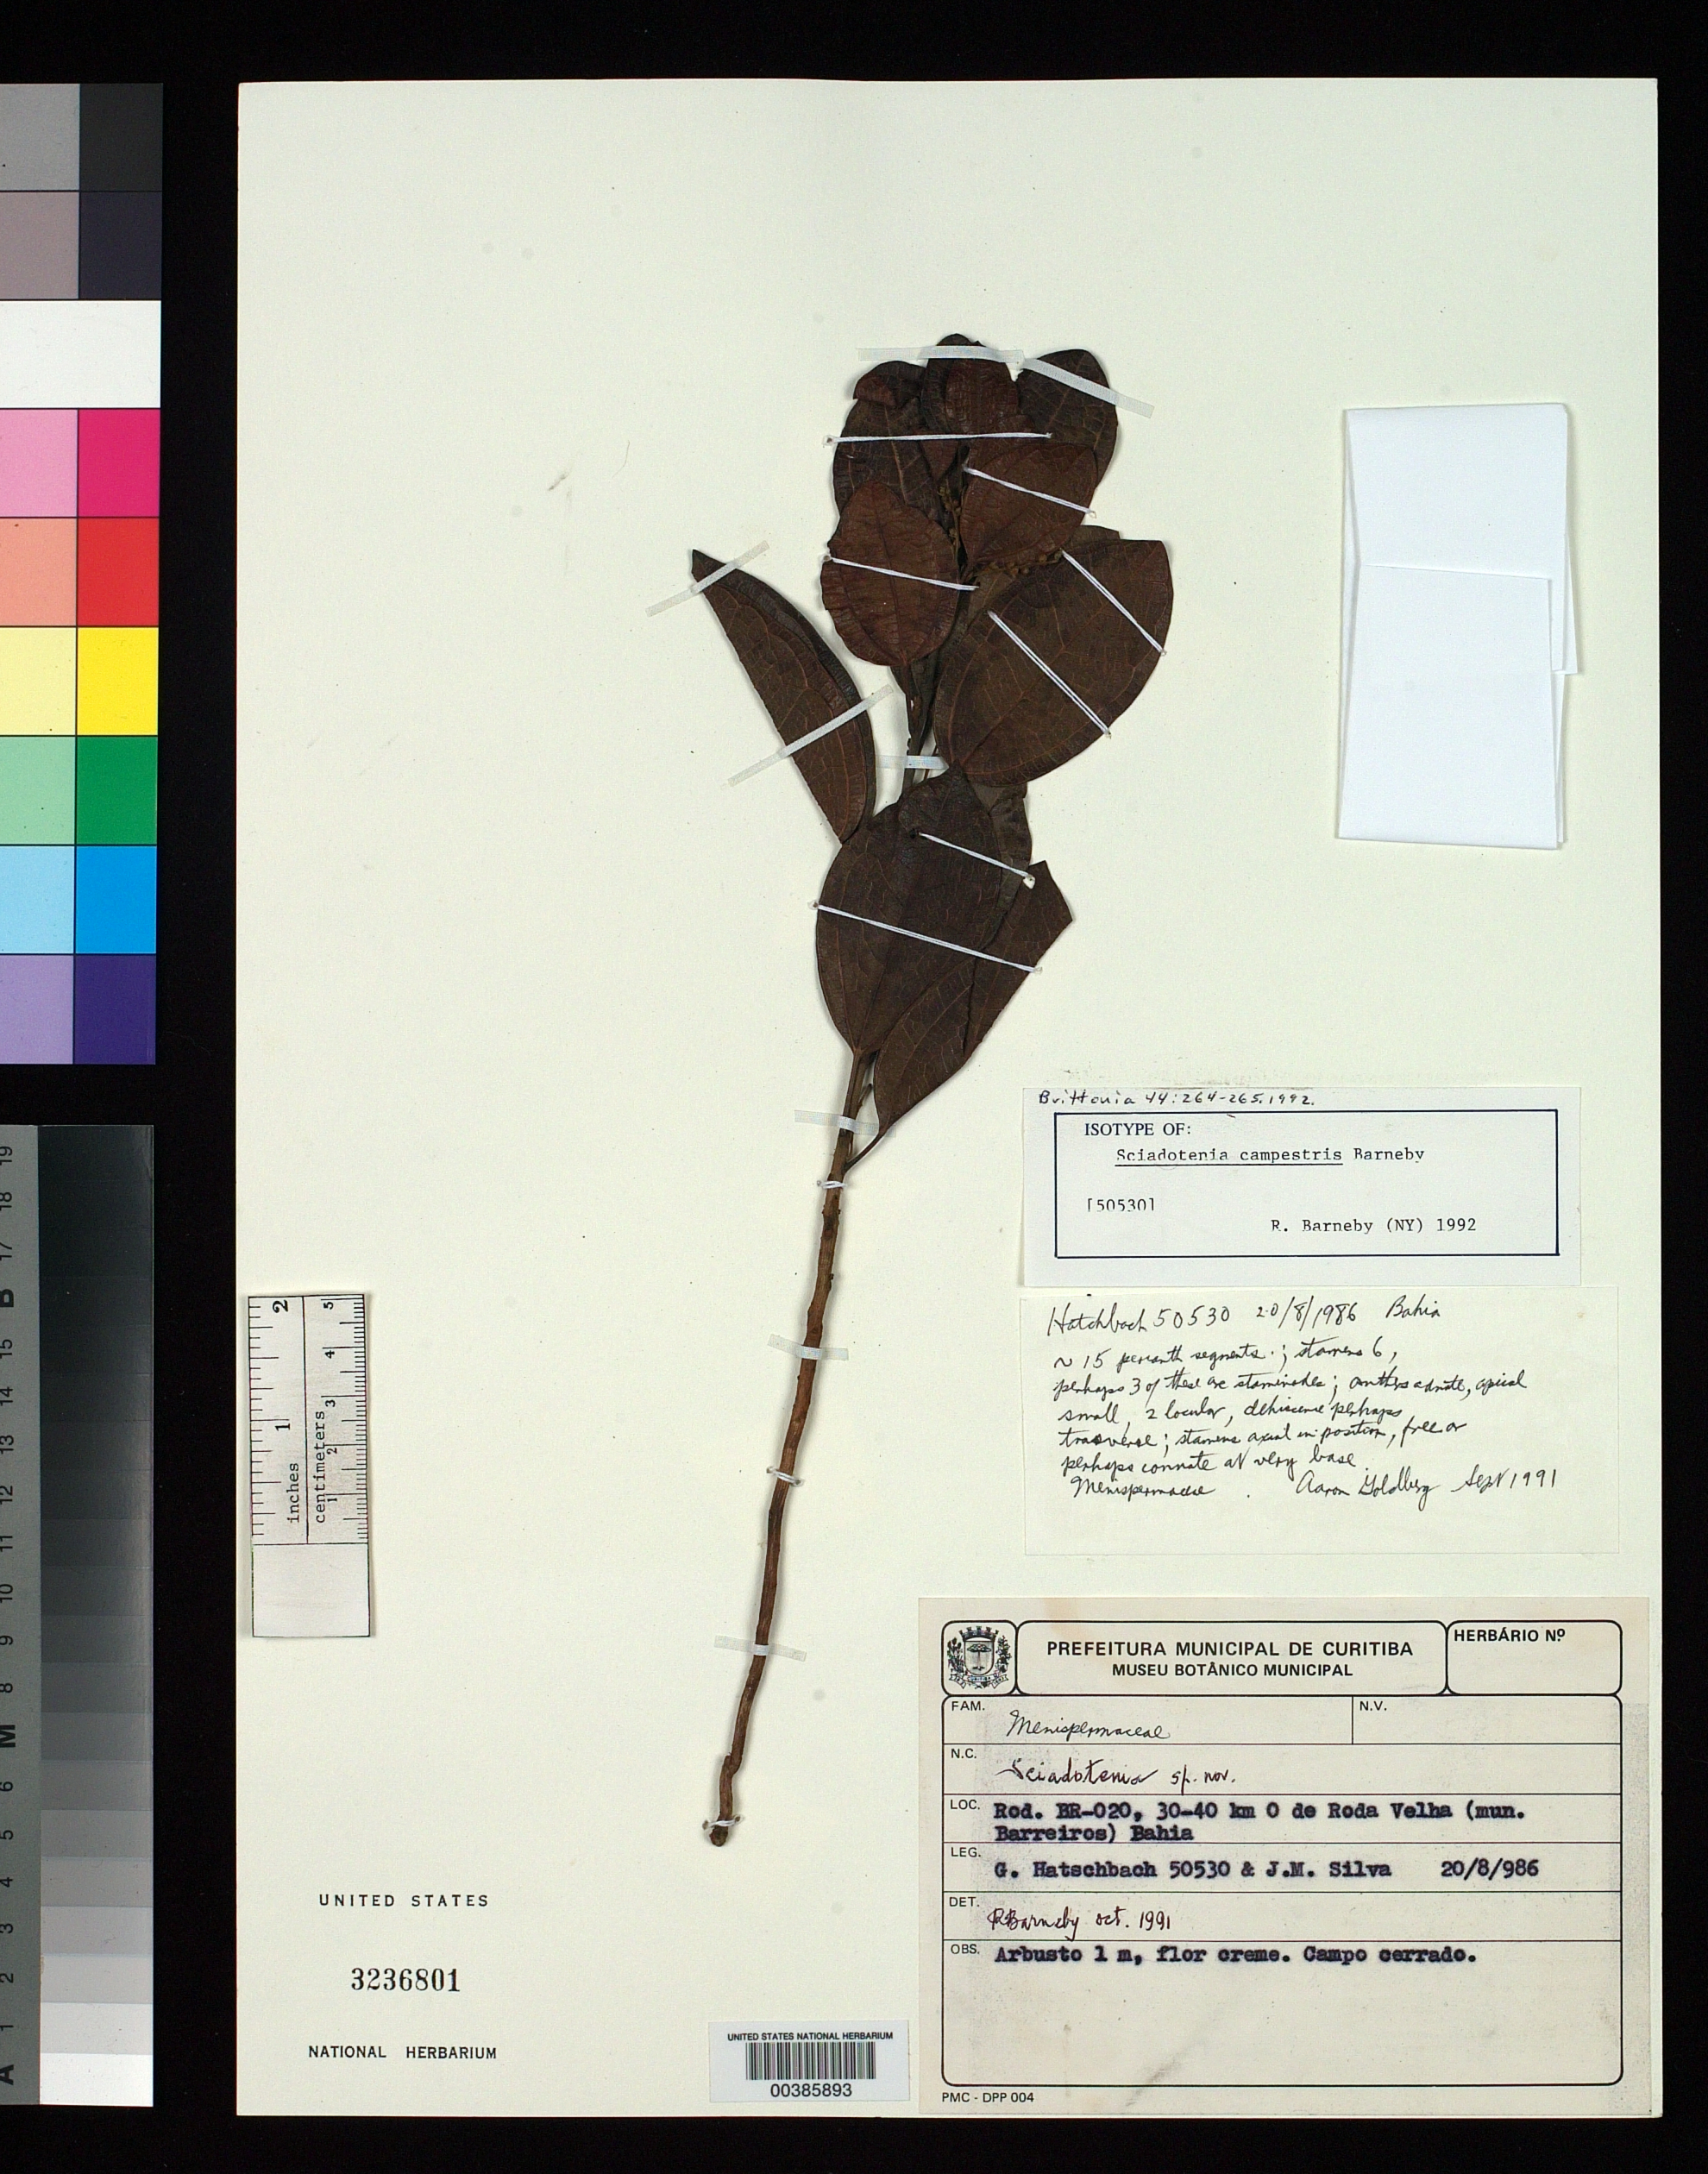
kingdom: Plantae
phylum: Tracheophyta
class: Magnoliopsida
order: Ranunculales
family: Menispermaceae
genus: Sciadotenia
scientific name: Sciadotenia campestris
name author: Barneby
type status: Isotype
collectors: G. Hatschbach & J. M. Silva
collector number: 50530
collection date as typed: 20 Aug 1986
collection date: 1986-08-20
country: Brazil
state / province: Bahia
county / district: Barreiros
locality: Rod. Br-020, 30-40 km Ode Roda Velha.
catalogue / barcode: US 3236801